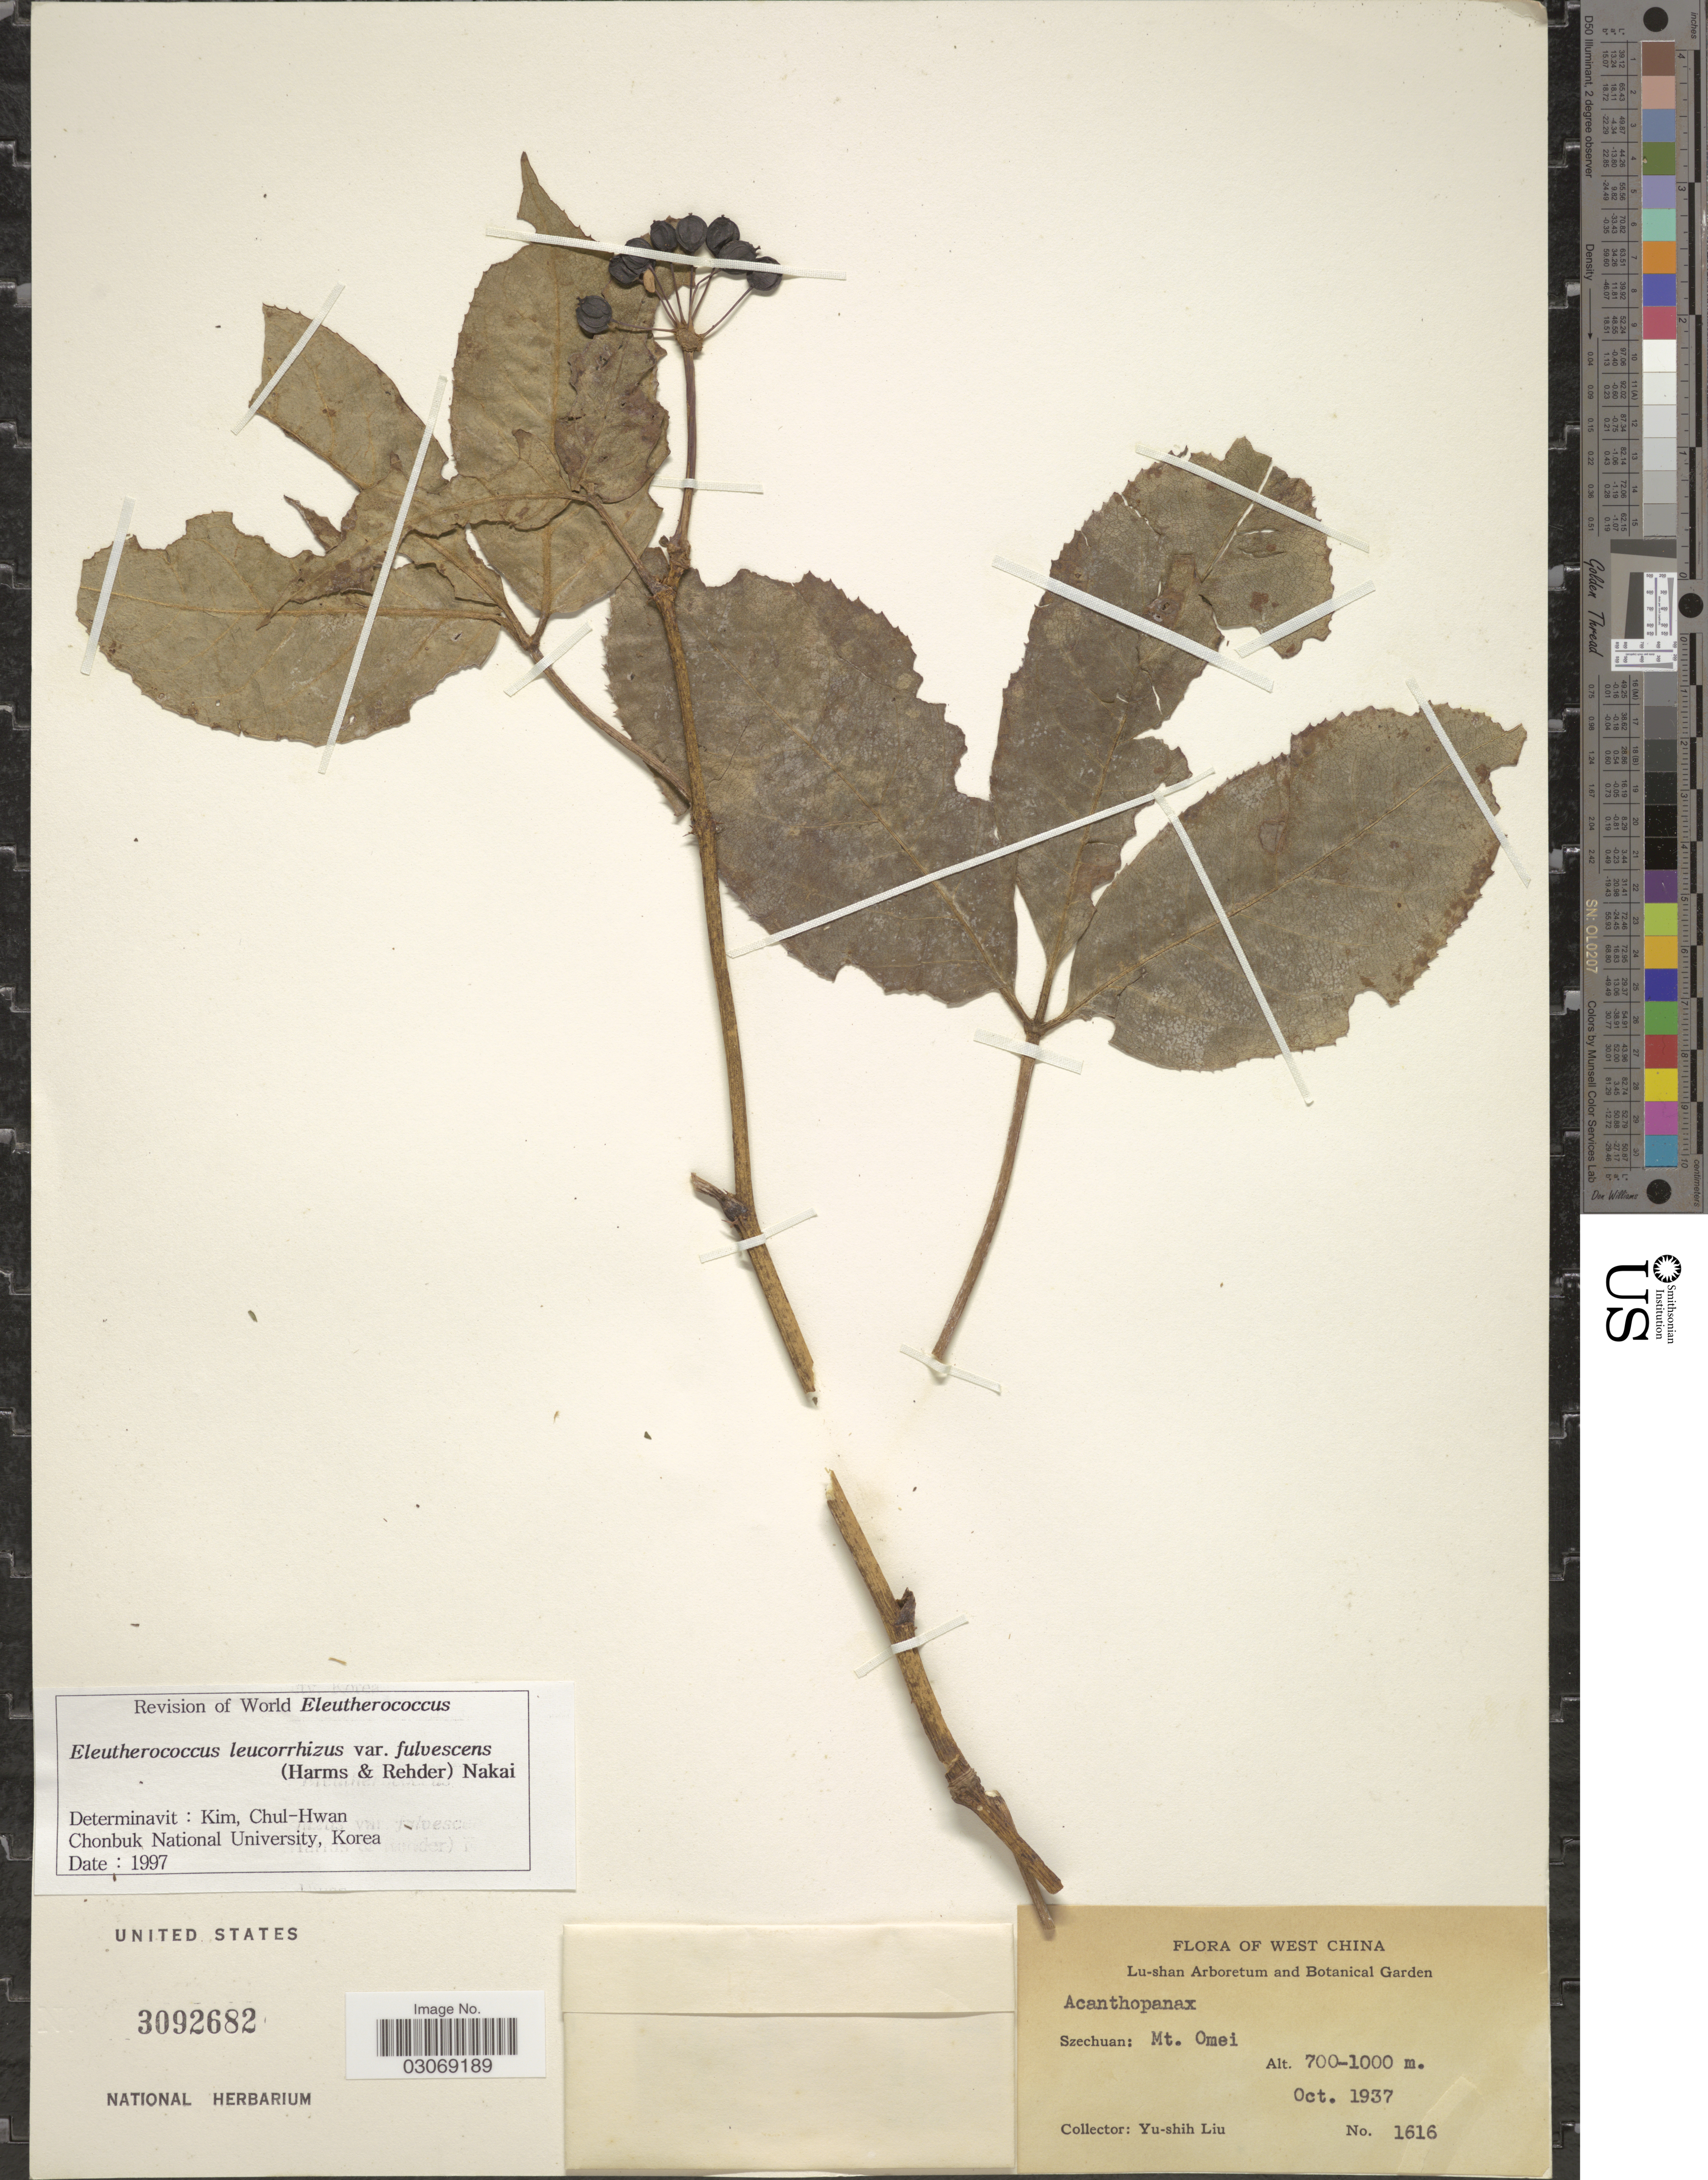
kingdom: Plantae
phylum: Tracheophyta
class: Magnoliopsida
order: Apiales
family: Araliaceae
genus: Eleutherococcus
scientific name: Eleutherococcus leucorrhizus var. fulvescens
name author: (Harms & Rehder) Nakai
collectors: Y.-S. Liu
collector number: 1616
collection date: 1937-10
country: China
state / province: Sichuan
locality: West China. Szechuan: Mt. Omei.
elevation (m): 700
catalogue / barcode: US 3092682